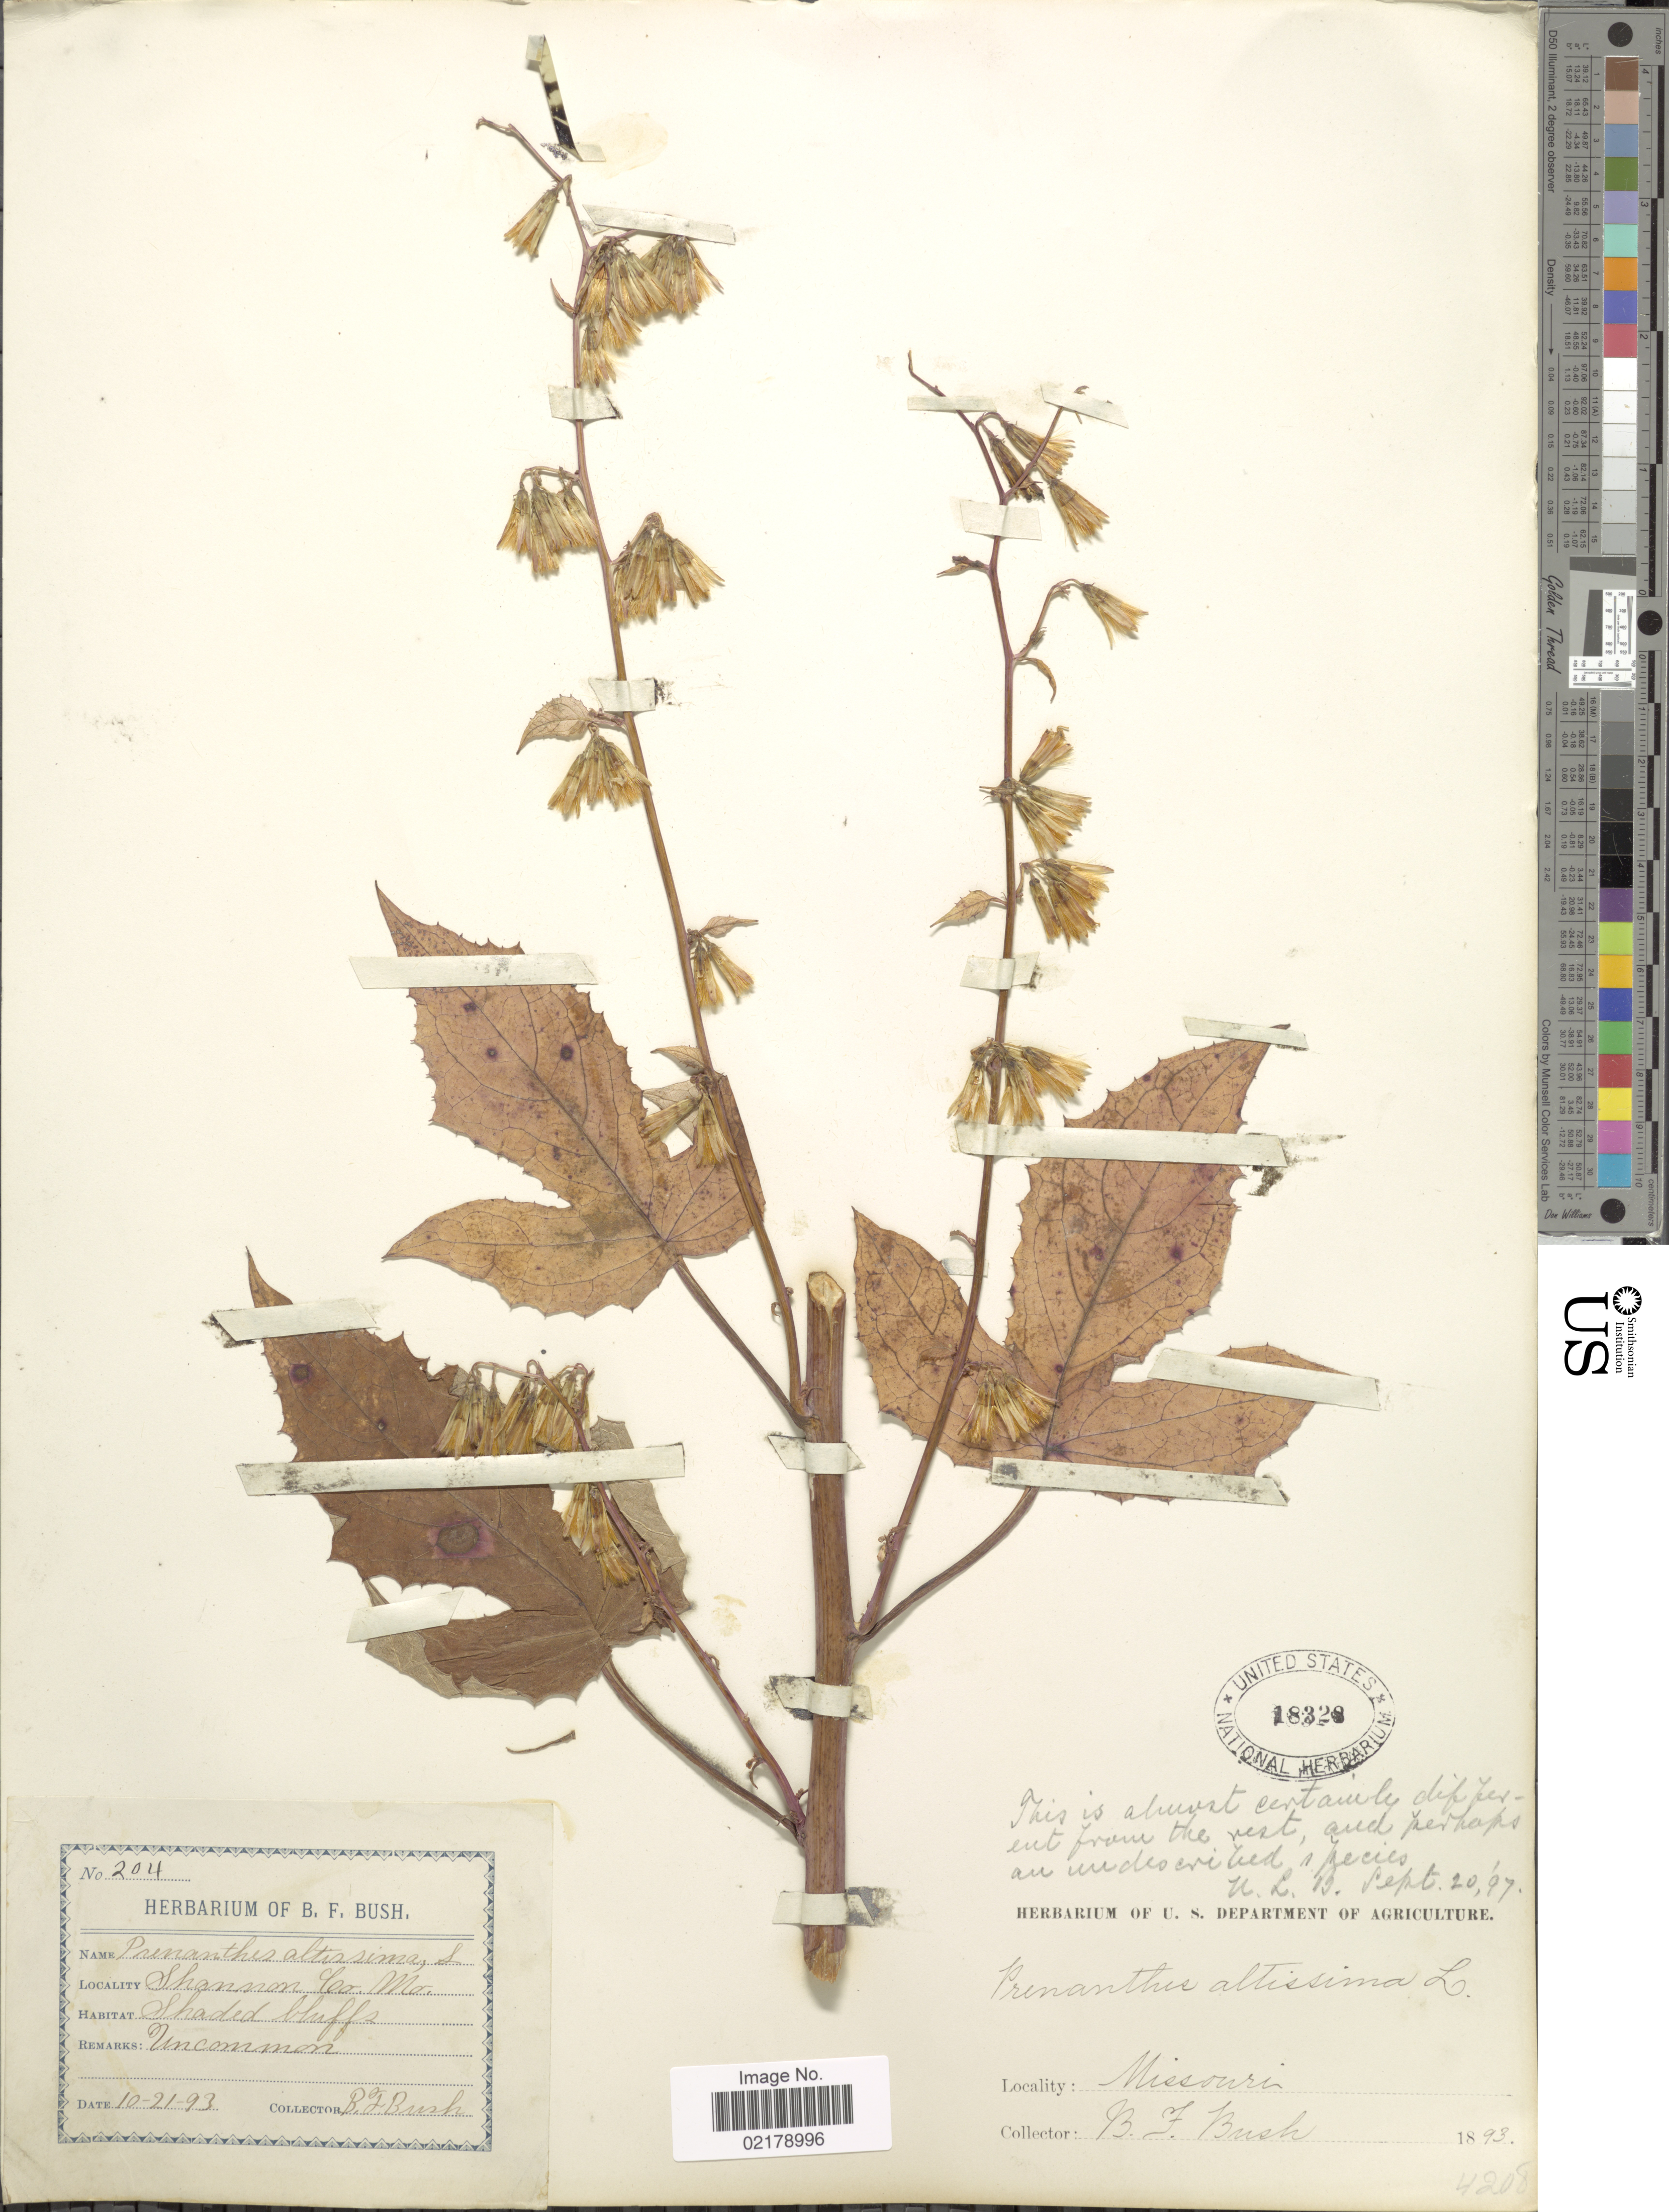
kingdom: Plantae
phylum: Tracheophyta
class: Magnoliopsida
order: Asterales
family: Asteraceae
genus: Nabalus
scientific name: Nabalus altissimus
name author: (L.) Hook.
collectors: B. F. Bush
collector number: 204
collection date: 1893-10-21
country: United States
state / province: Missouri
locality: Shannon Co, Shaded bluffs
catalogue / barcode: US 18328